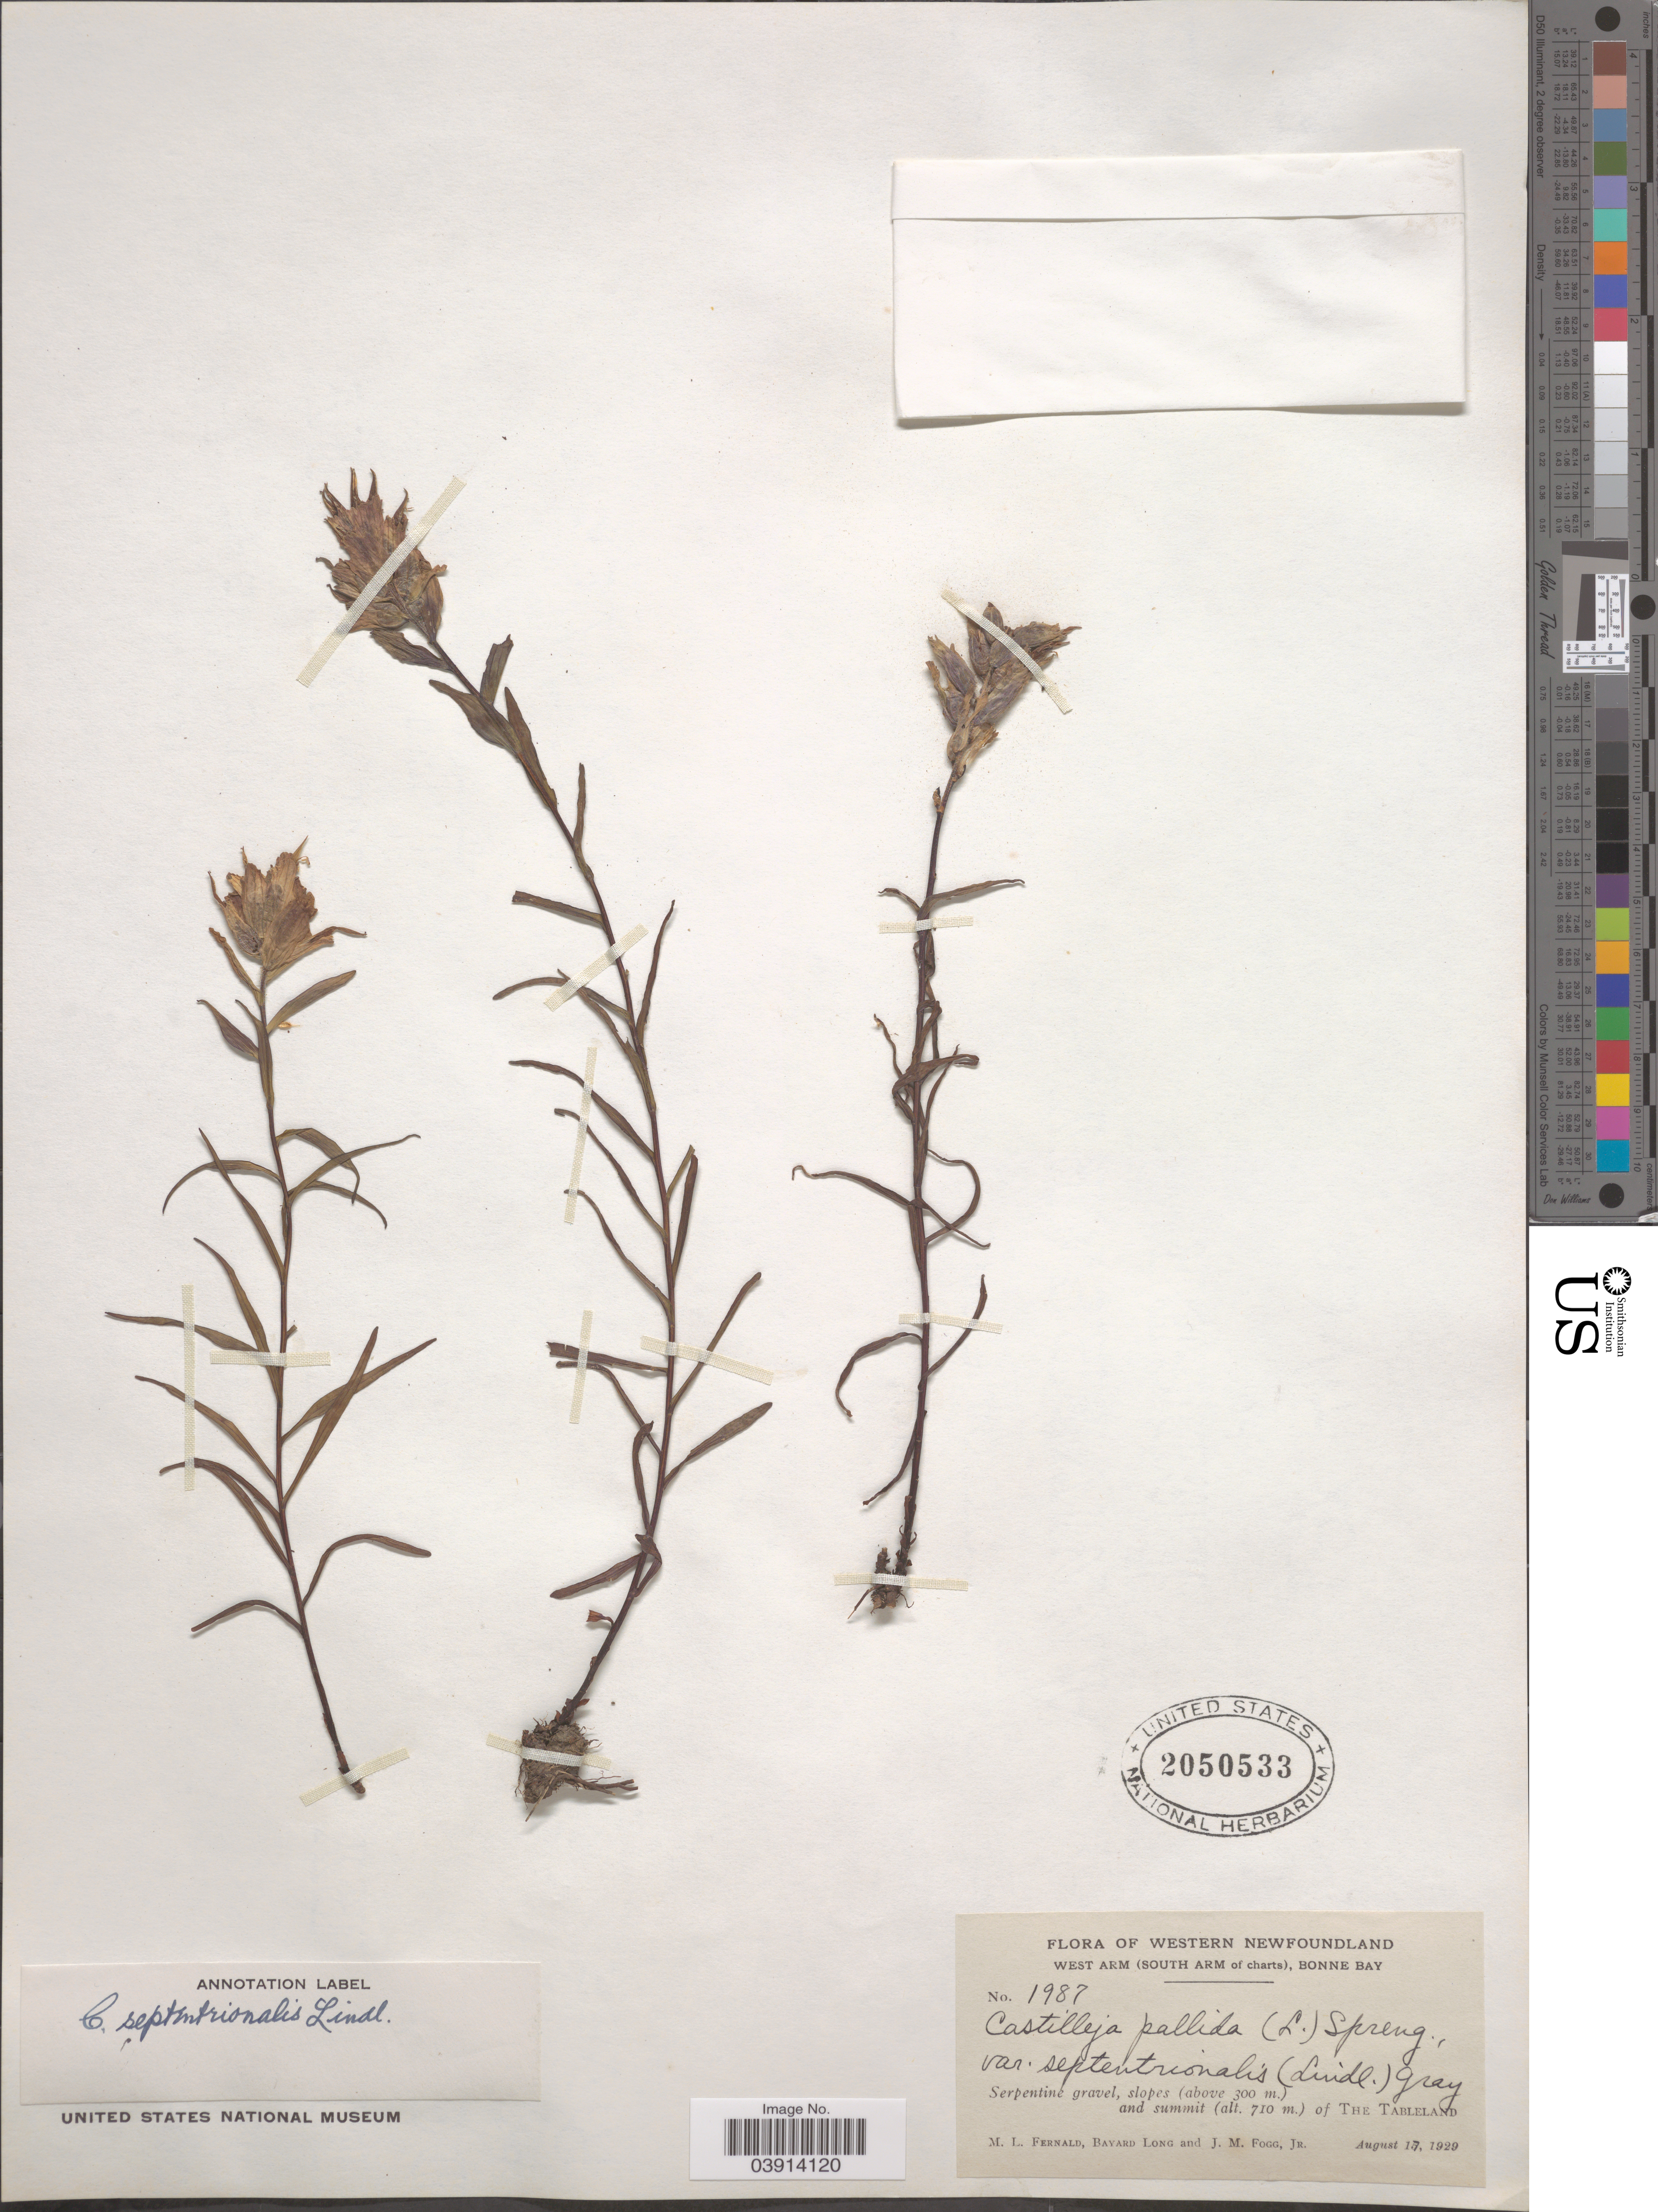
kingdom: Plantae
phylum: Tracheophyta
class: Magnoliopsida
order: Lamiales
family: Orobanchaceae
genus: Castilleja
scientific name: Castilleja septentrionalis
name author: Lindl.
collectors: M. L. Fernald, B. Long & J. Fogg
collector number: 1987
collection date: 1929-08-17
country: Canada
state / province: Newfoundland and Labrador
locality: Western Newfoundland. West Arm (South Arm of charts), Bonne Bay. Slopes and summit of the Tableland.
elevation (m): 300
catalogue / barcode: US 2050533